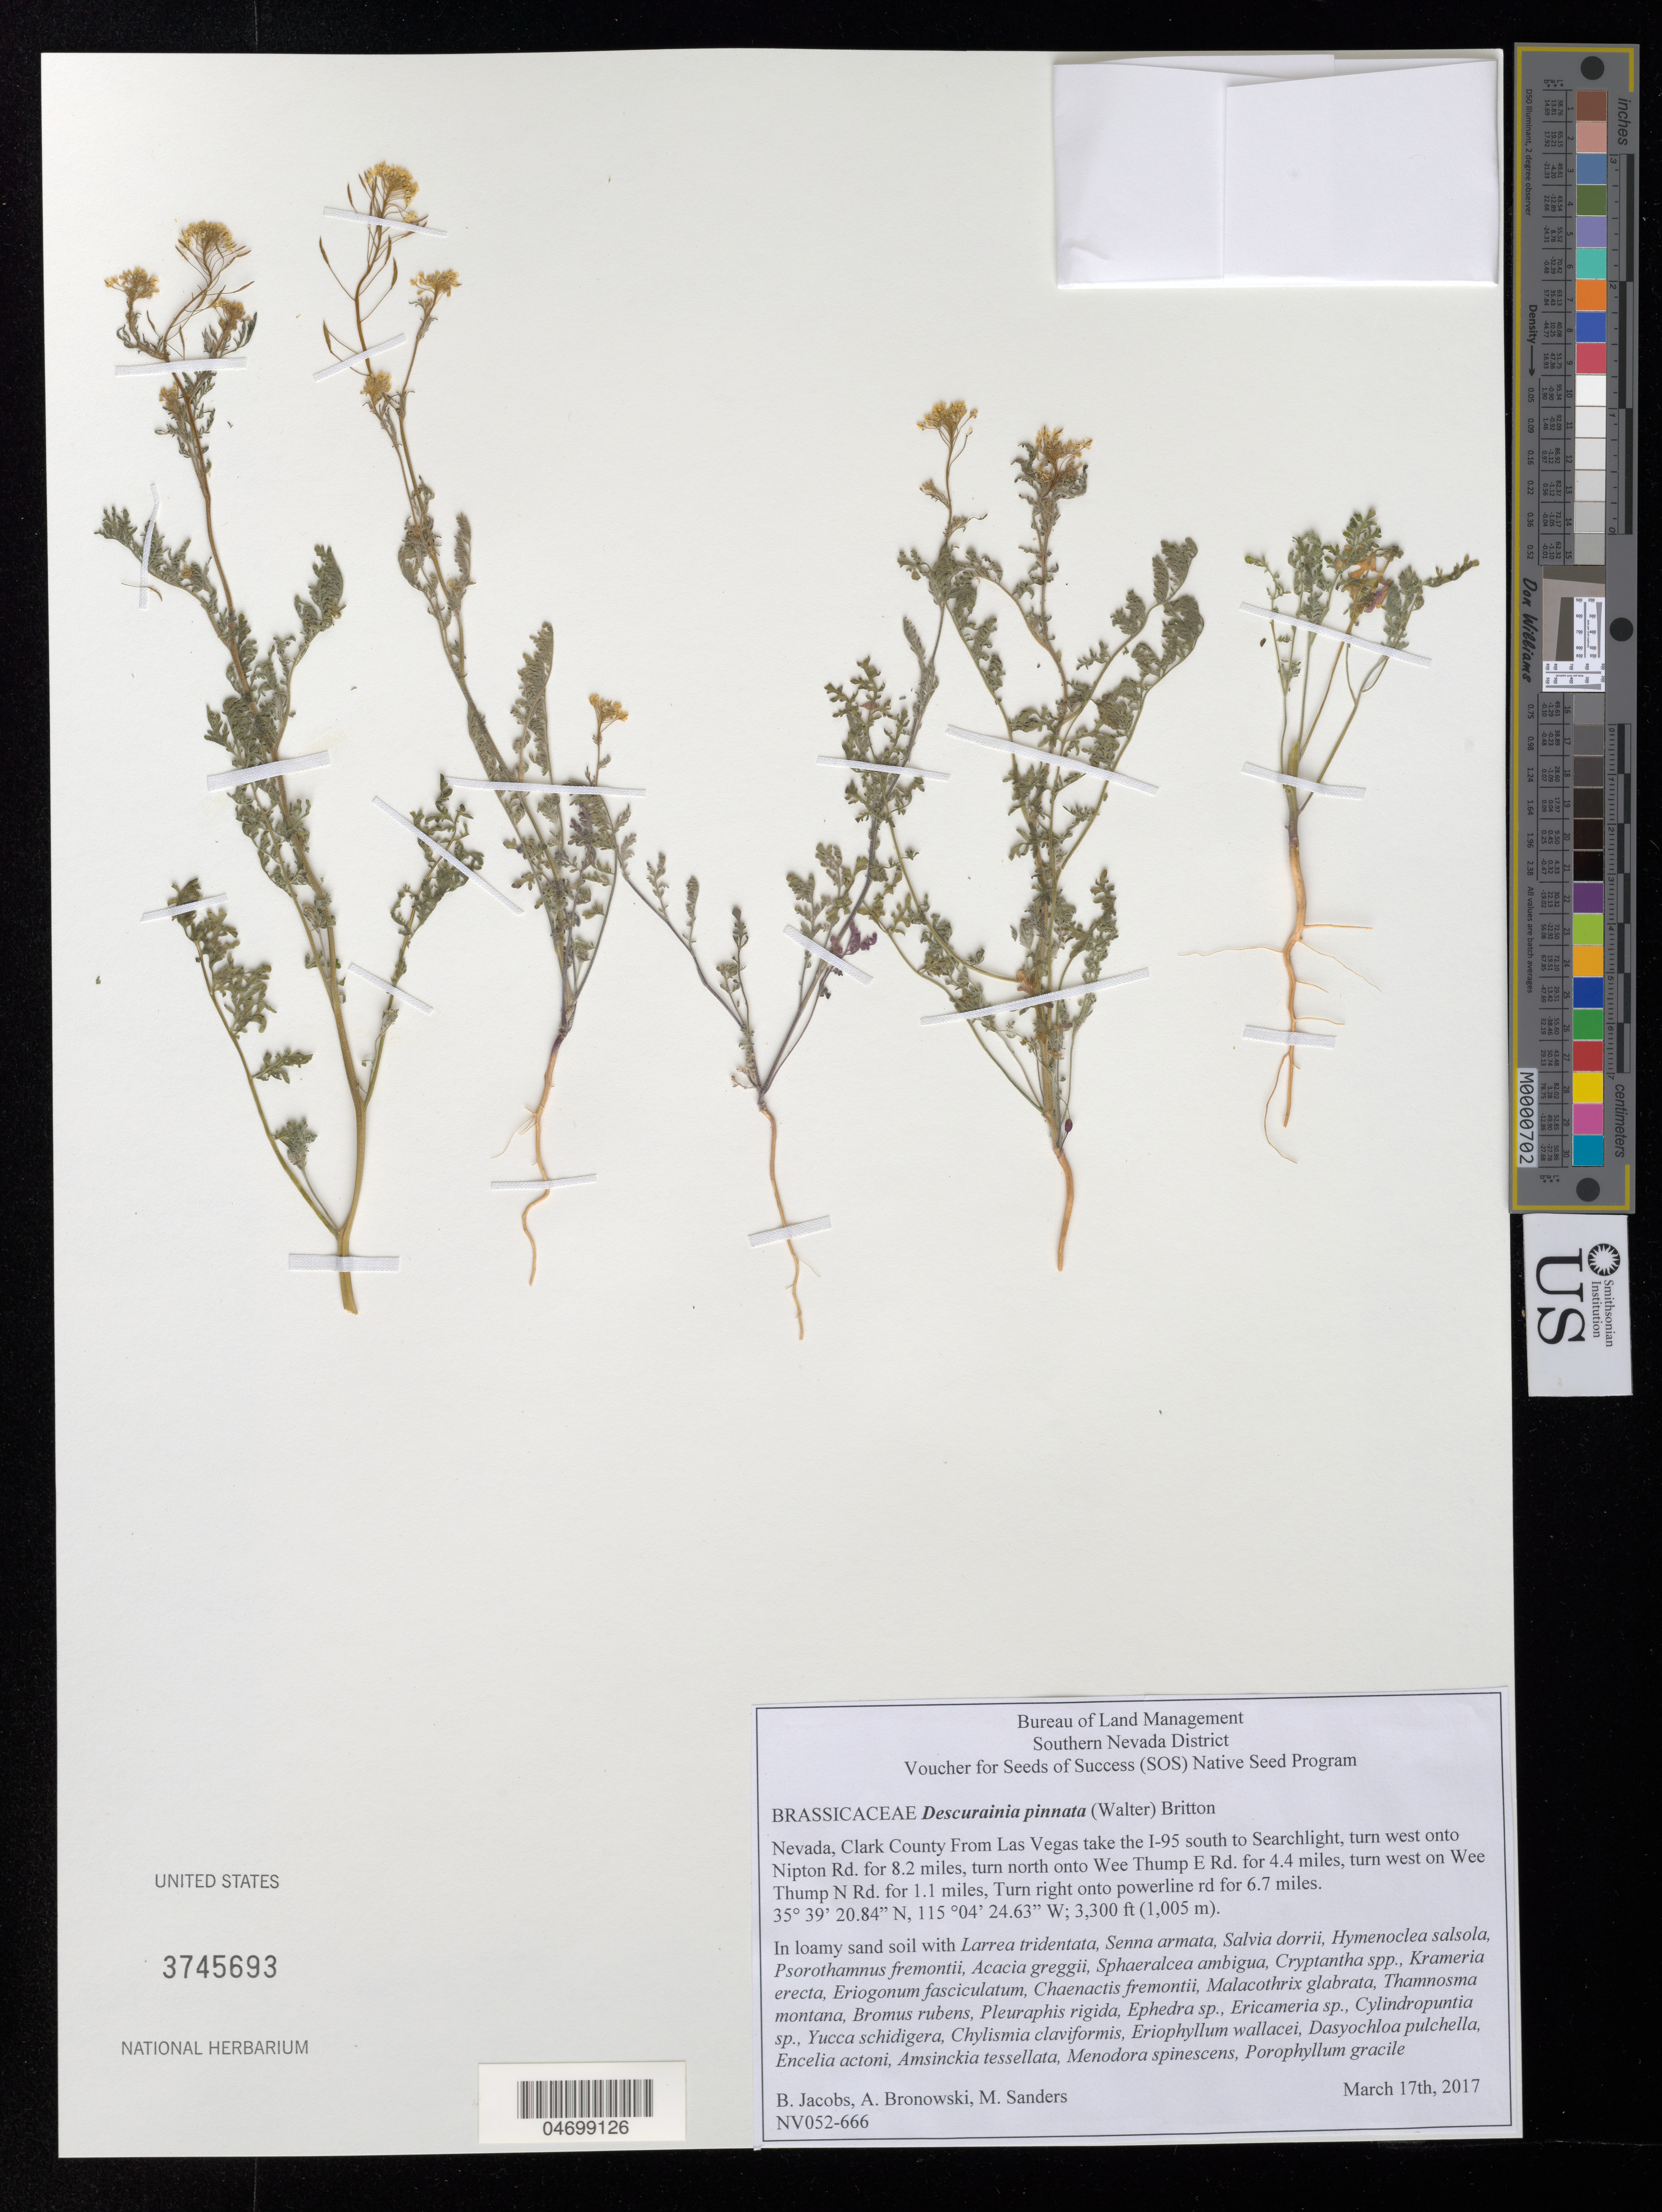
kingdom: Plantae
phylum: Tracheophyta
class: Magnoliopsida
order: Brassicales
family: Brassicaceae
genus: Descurainia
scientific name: Descurainia pinnata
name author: (Walter) Britton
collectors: B. Jacobs, A. Bronowski & M. Sanders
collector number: NV052-666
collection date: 2017-03-17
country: United States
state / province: Nevada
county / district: Clark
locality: After 1.1 mi. on Wee Thump N Rd turn right onto powerline rd for 6.7 mi.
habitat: In loamy sand soil. With Larrea tridentata, Senna armata, Salvia dorrii, etc.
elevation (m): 1006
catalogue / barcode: US 3745693